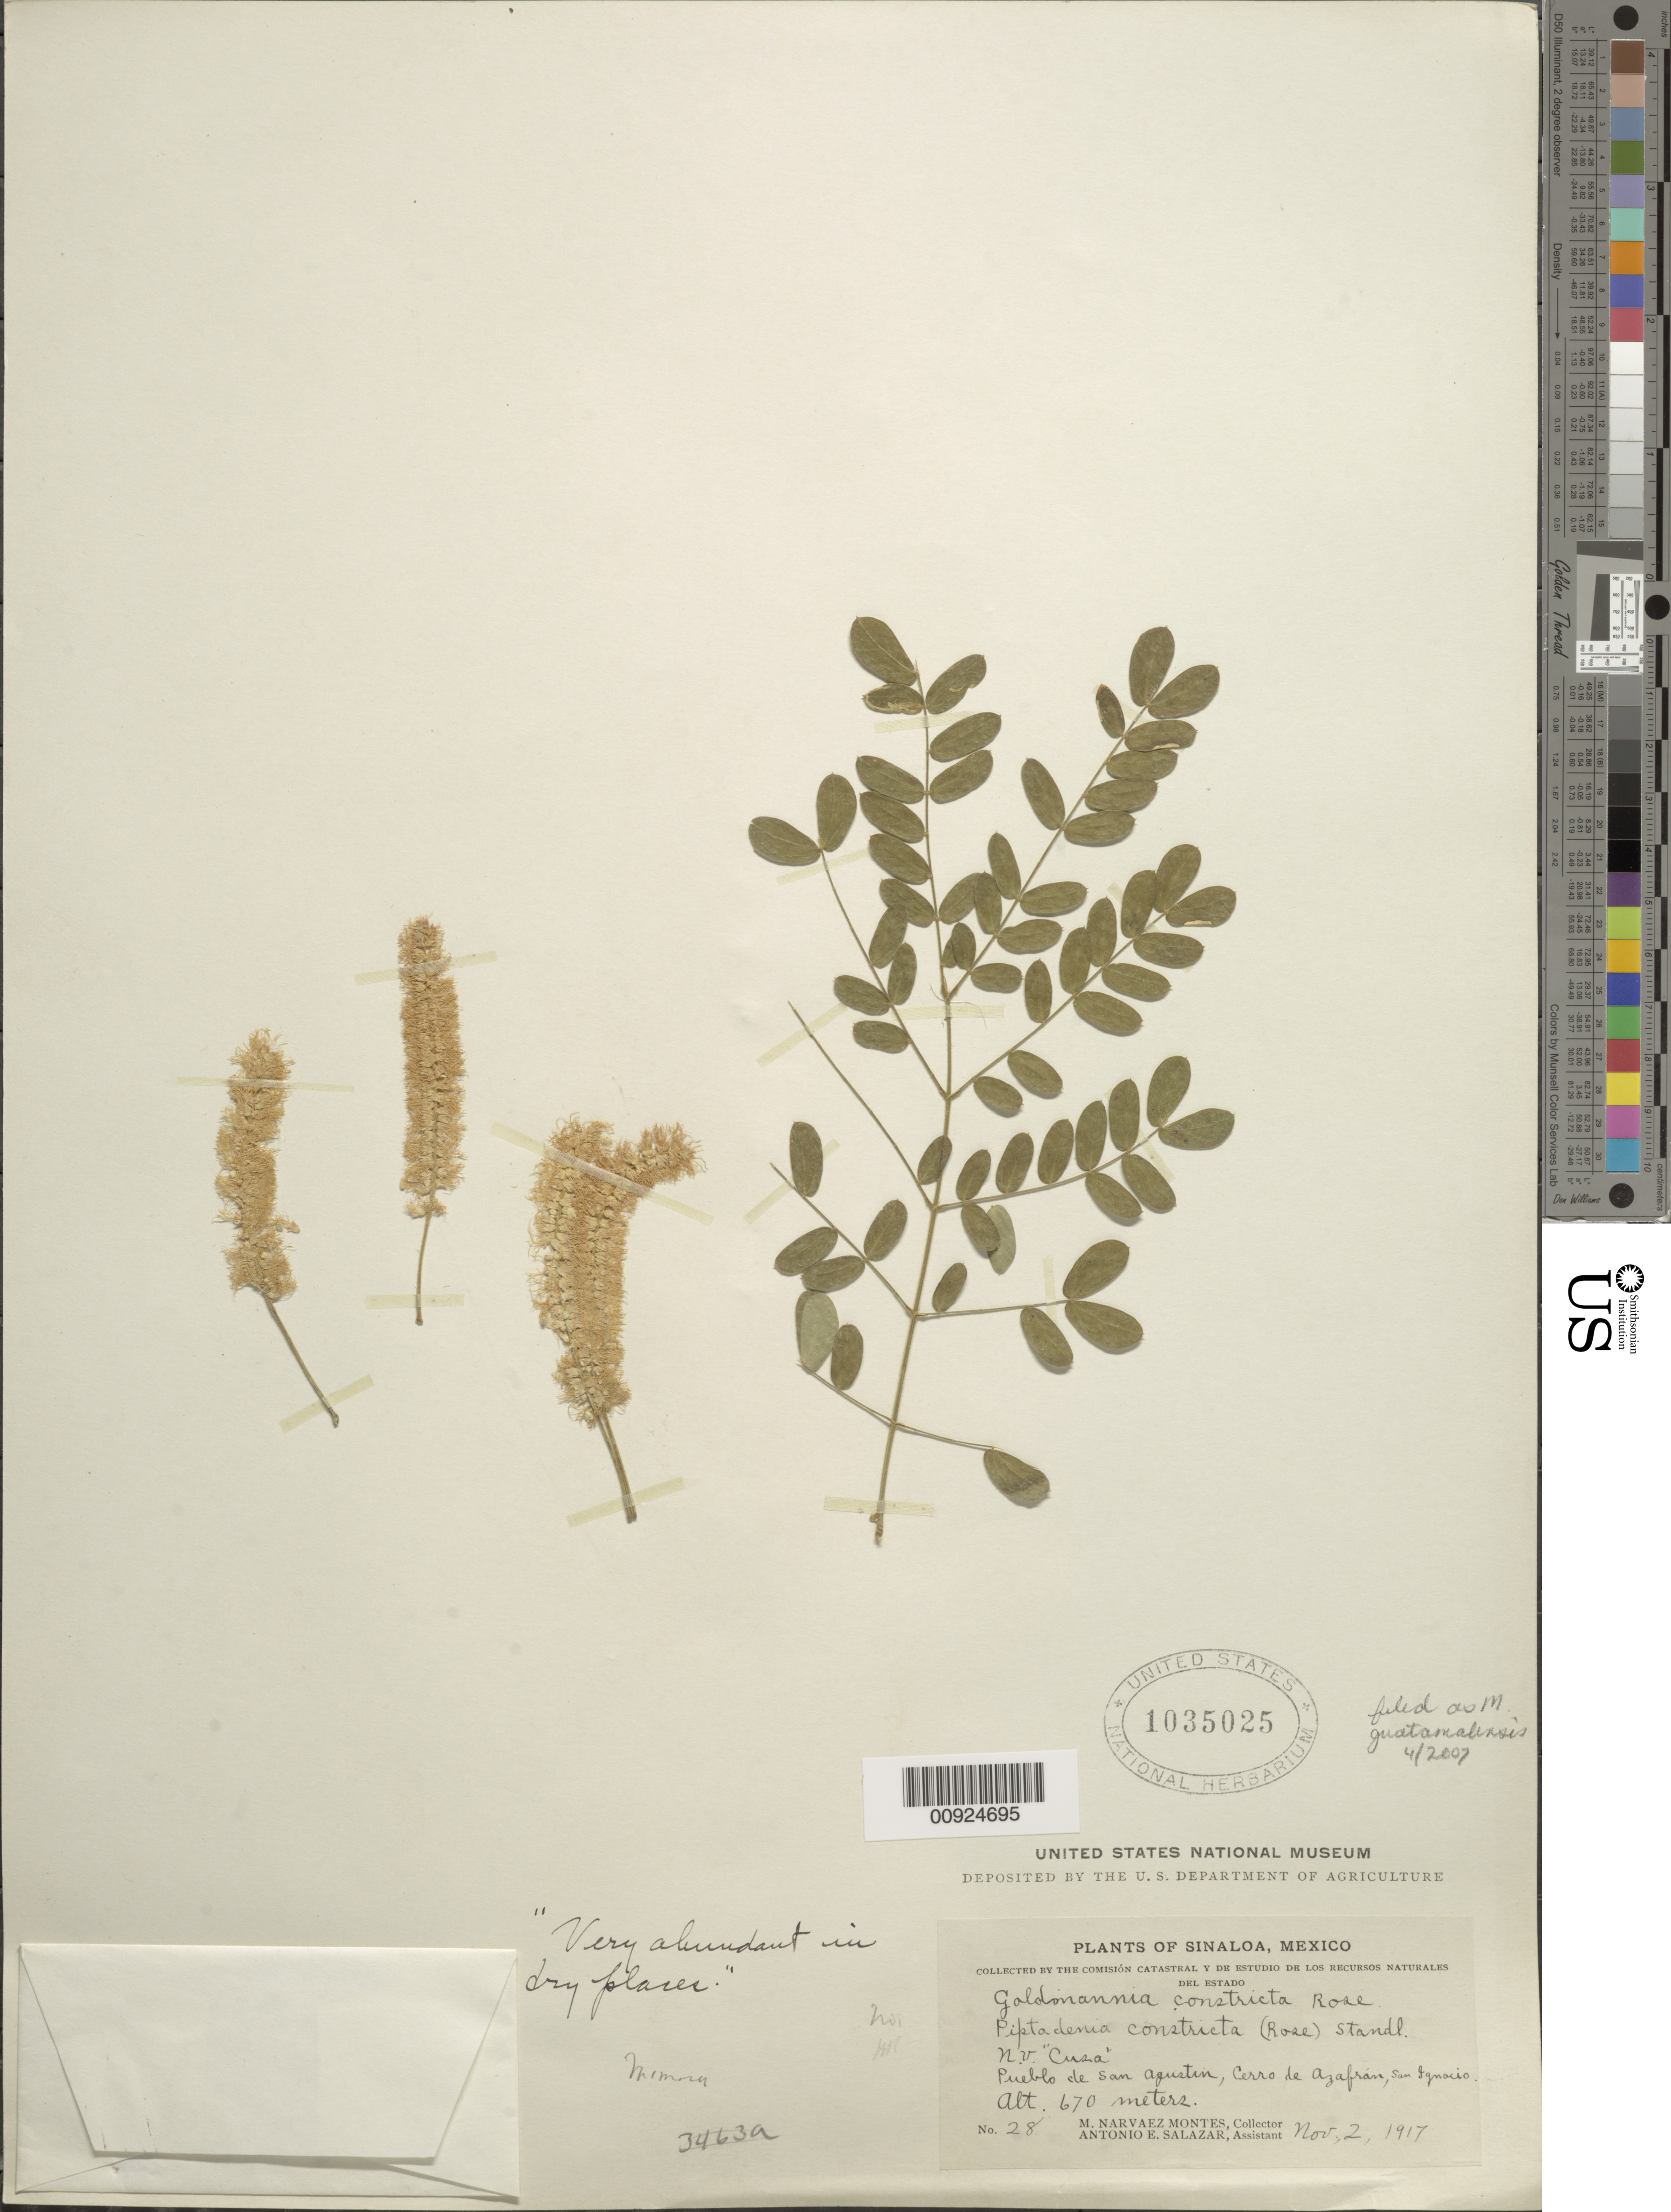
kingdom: Plantae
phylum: Tracheophyta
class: Magnoliopsida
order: Fabales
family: Fabaceae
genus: Mimosa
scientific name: Mimosa guatemalensis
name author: (Hook.) Benth.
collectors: M. Narvaez-Montes & A. E. Salazar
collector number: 28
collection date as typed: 02 Nov 1917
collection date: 1917-11-02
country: Mexico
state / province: Sinaloa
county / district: San Ignacio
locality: Pueblo de San Agustín, Cerro de Azafrán, San Ignacio, Sinaloa.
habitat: Very abundant in dry places.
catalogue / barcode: US 1035025